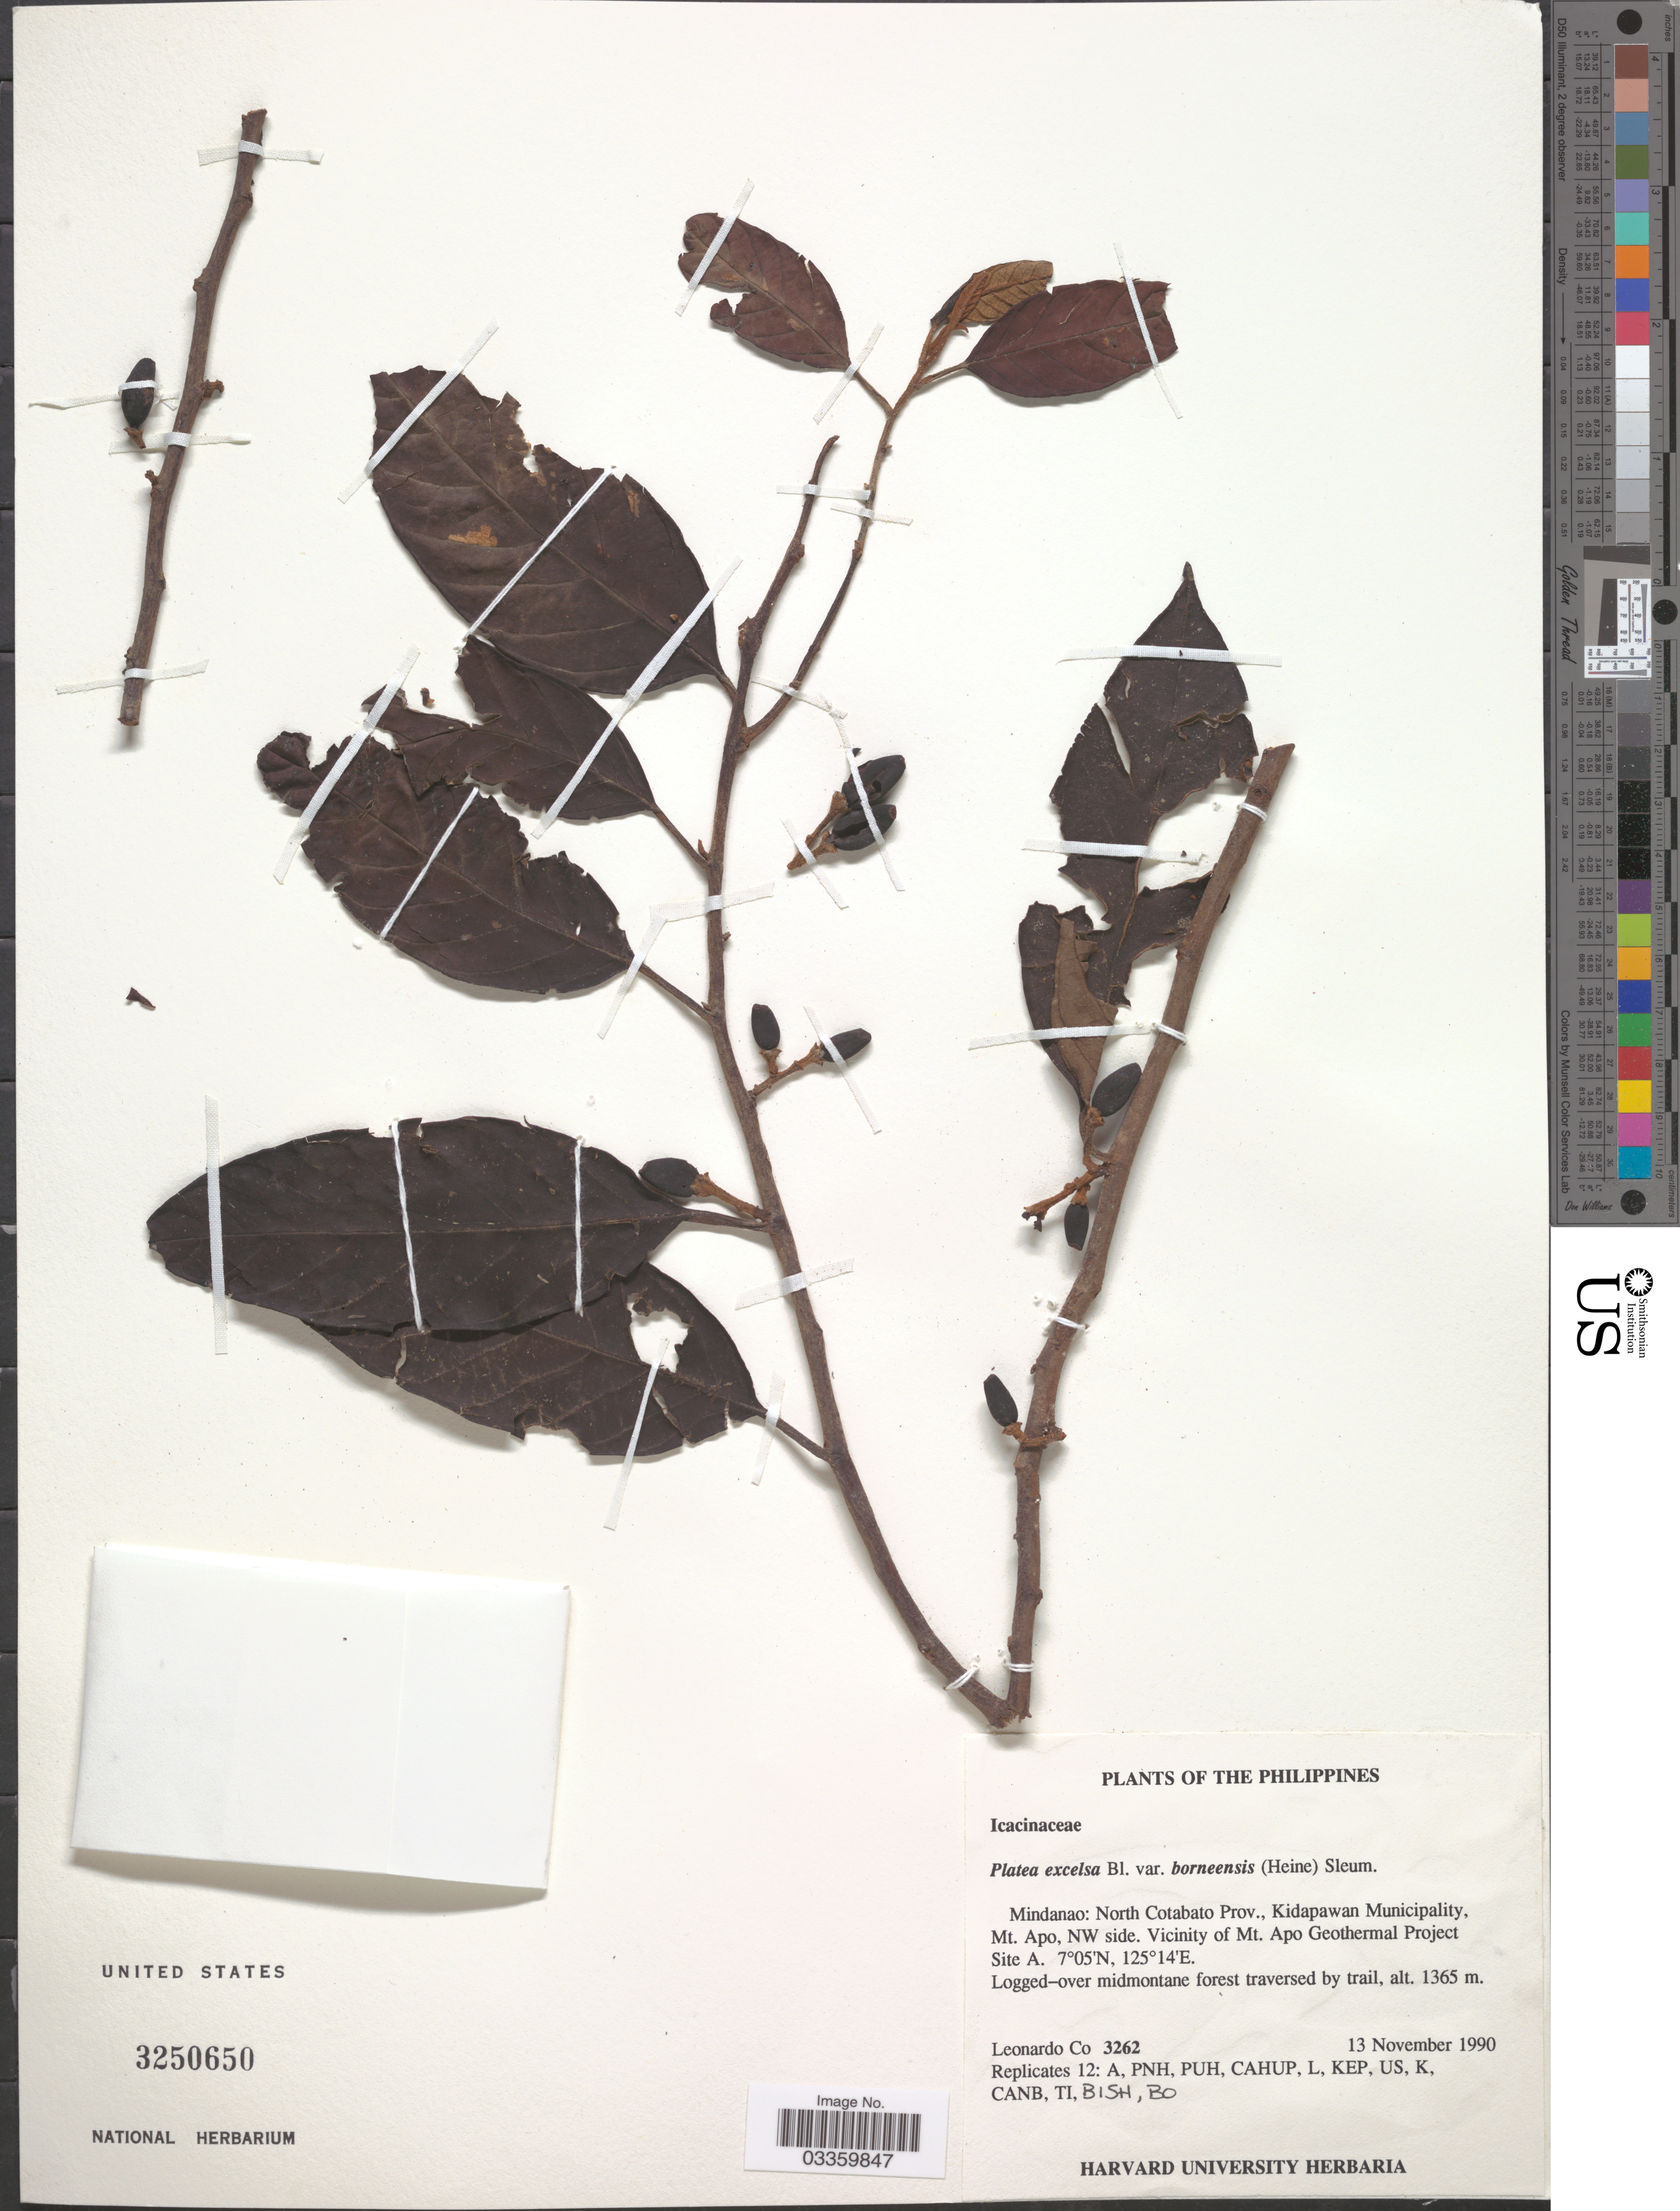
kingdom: Plantae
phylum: Tracheophyta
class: Magnoliopsida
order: Metteniusales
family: Metteniusaceae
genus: Platea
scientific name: Platea excelsa var. borneensia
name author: (Blume) Sleumer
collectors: L. Co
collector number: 3262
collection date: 1990-11-13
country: Philippines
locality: North Cotabato Prov., Kidapawan Municipality, Mt. Apo, NW side. Vicinity of Mt. Apo Geothermal Project Site A.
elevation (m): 1365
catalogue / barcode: US 3250650